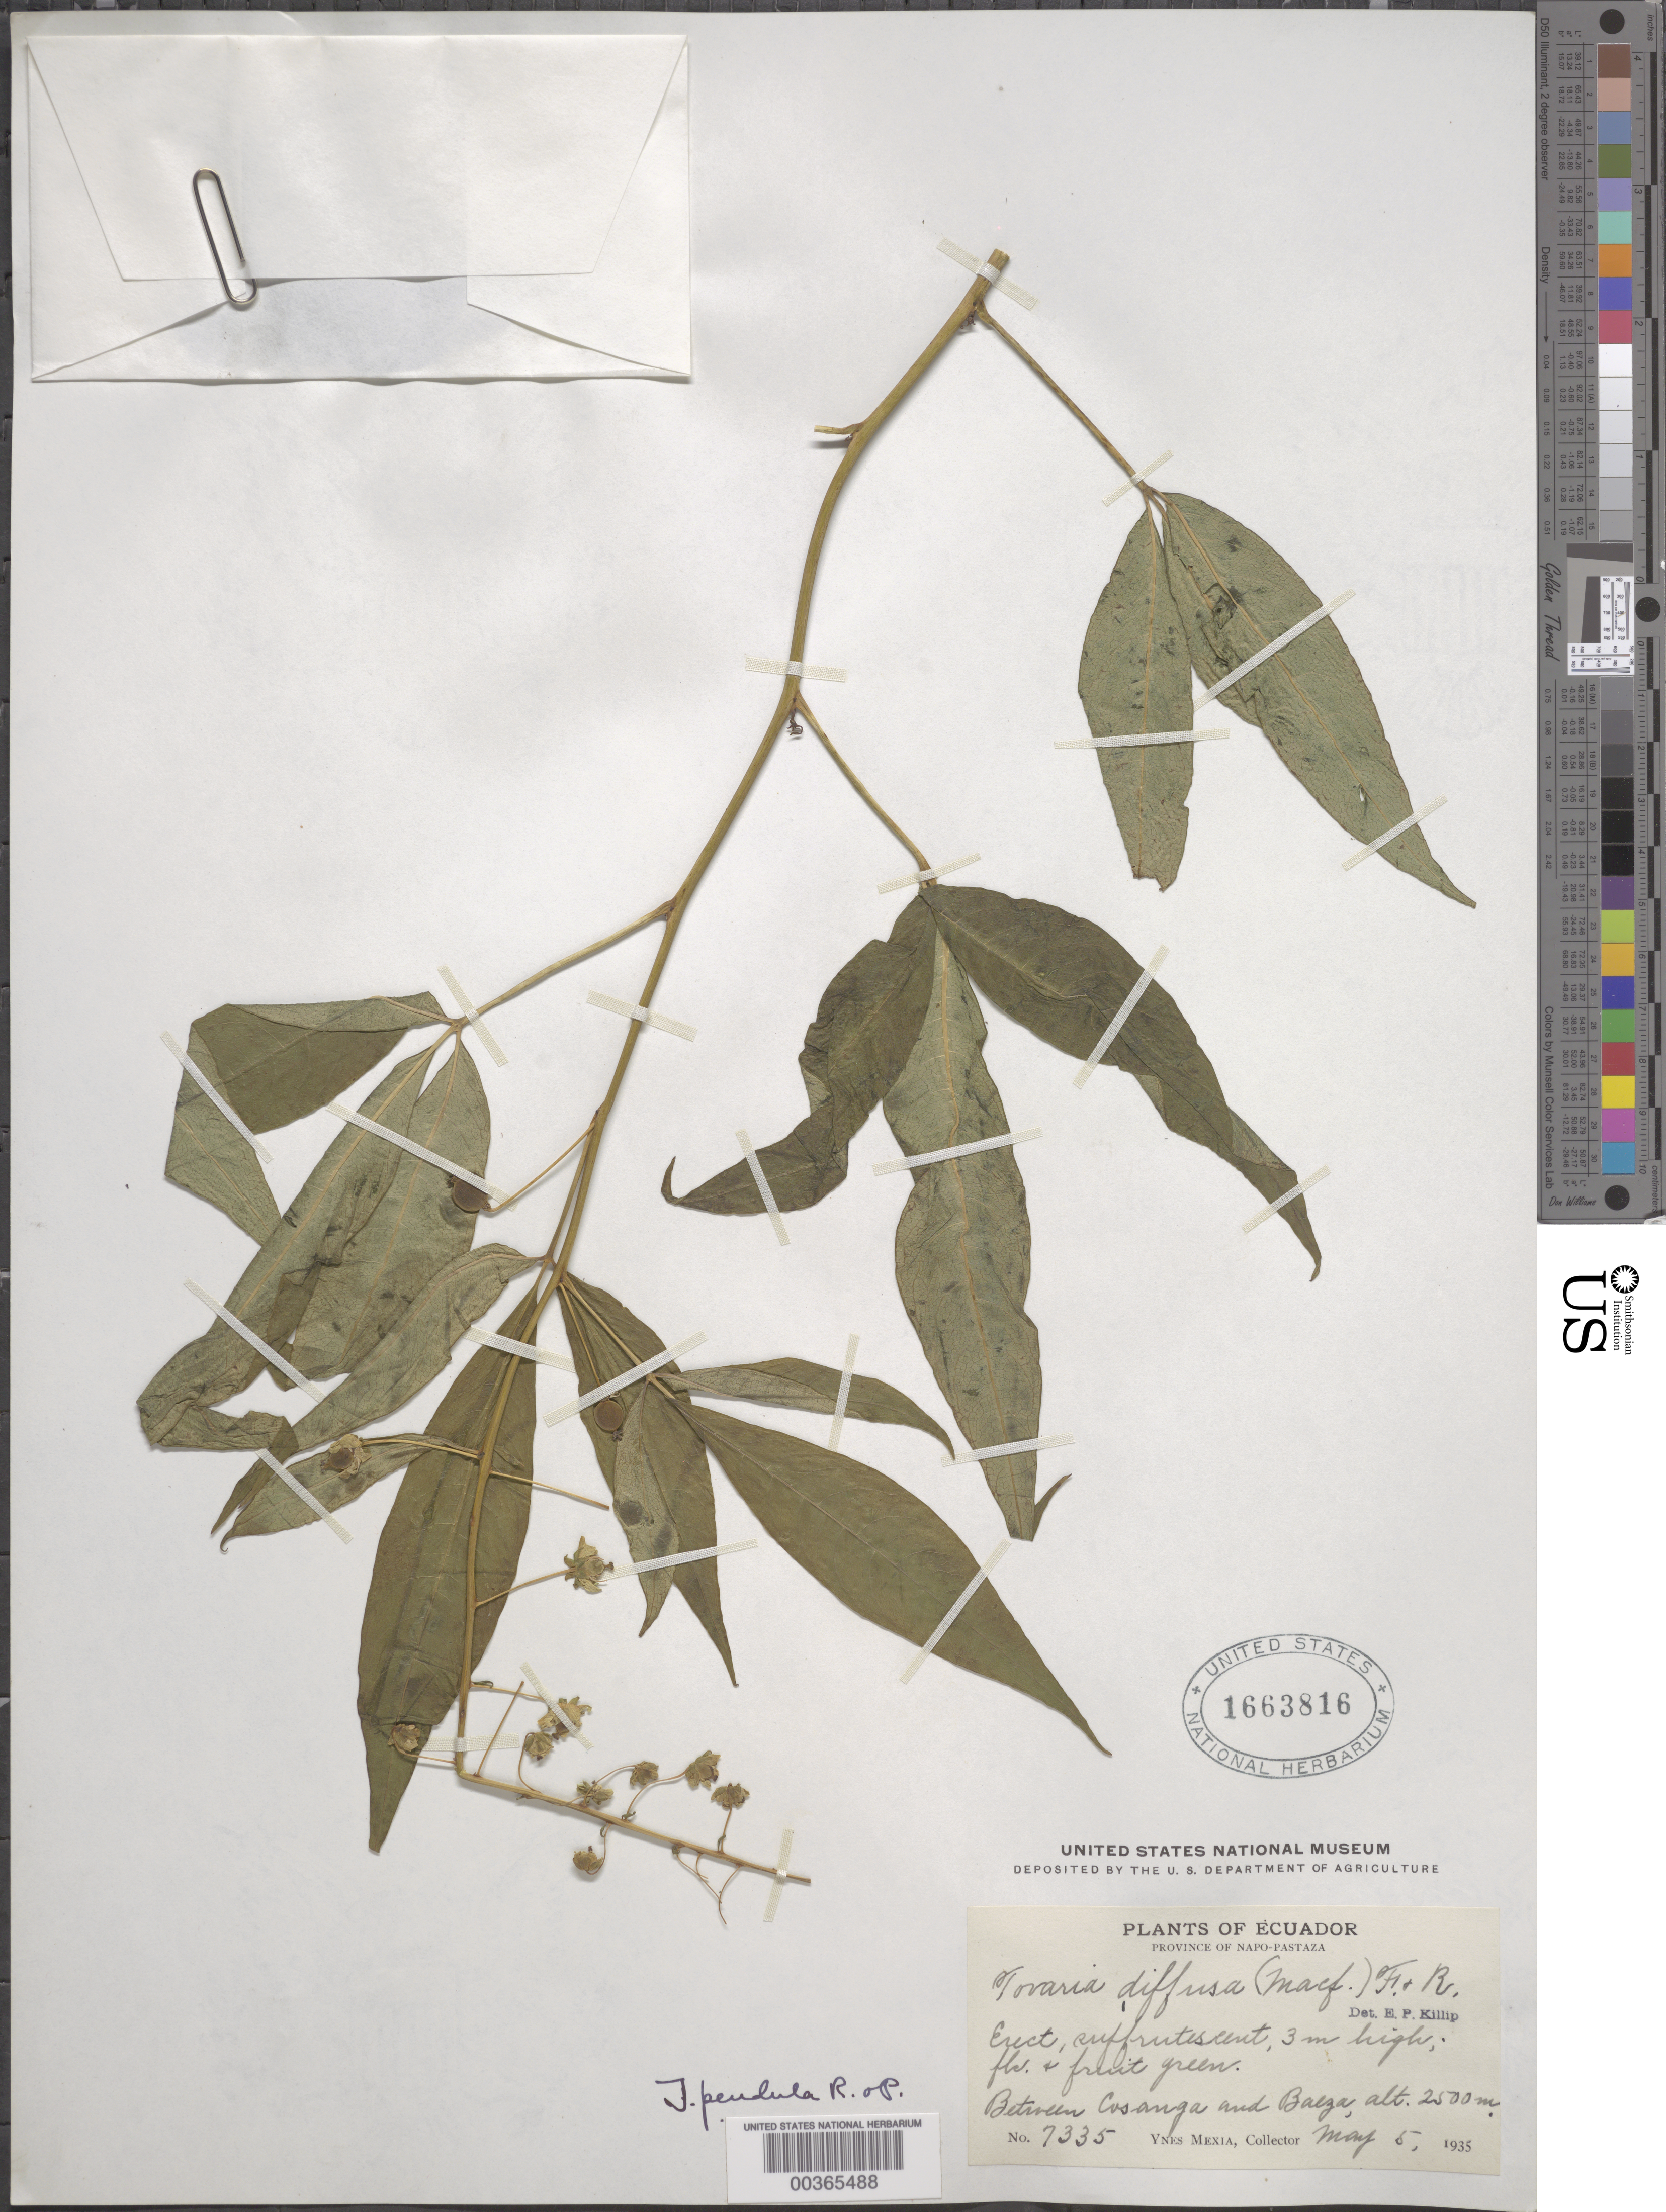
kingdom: Plantae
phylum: Tracheophyta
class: Magnoliopsida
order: Brassicales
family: Tovariaceae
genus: Tovaria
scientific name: Tovaria pendula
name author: Ruiz & Pav.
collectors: Y. Mexia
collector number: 7335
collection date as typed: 05 May 1935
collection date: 1935-05-05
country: Ecuador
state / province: Napo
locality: Between cosanga and baeza, Prov. of Napo-pastaza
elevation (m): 2500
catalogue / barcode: US 1663816